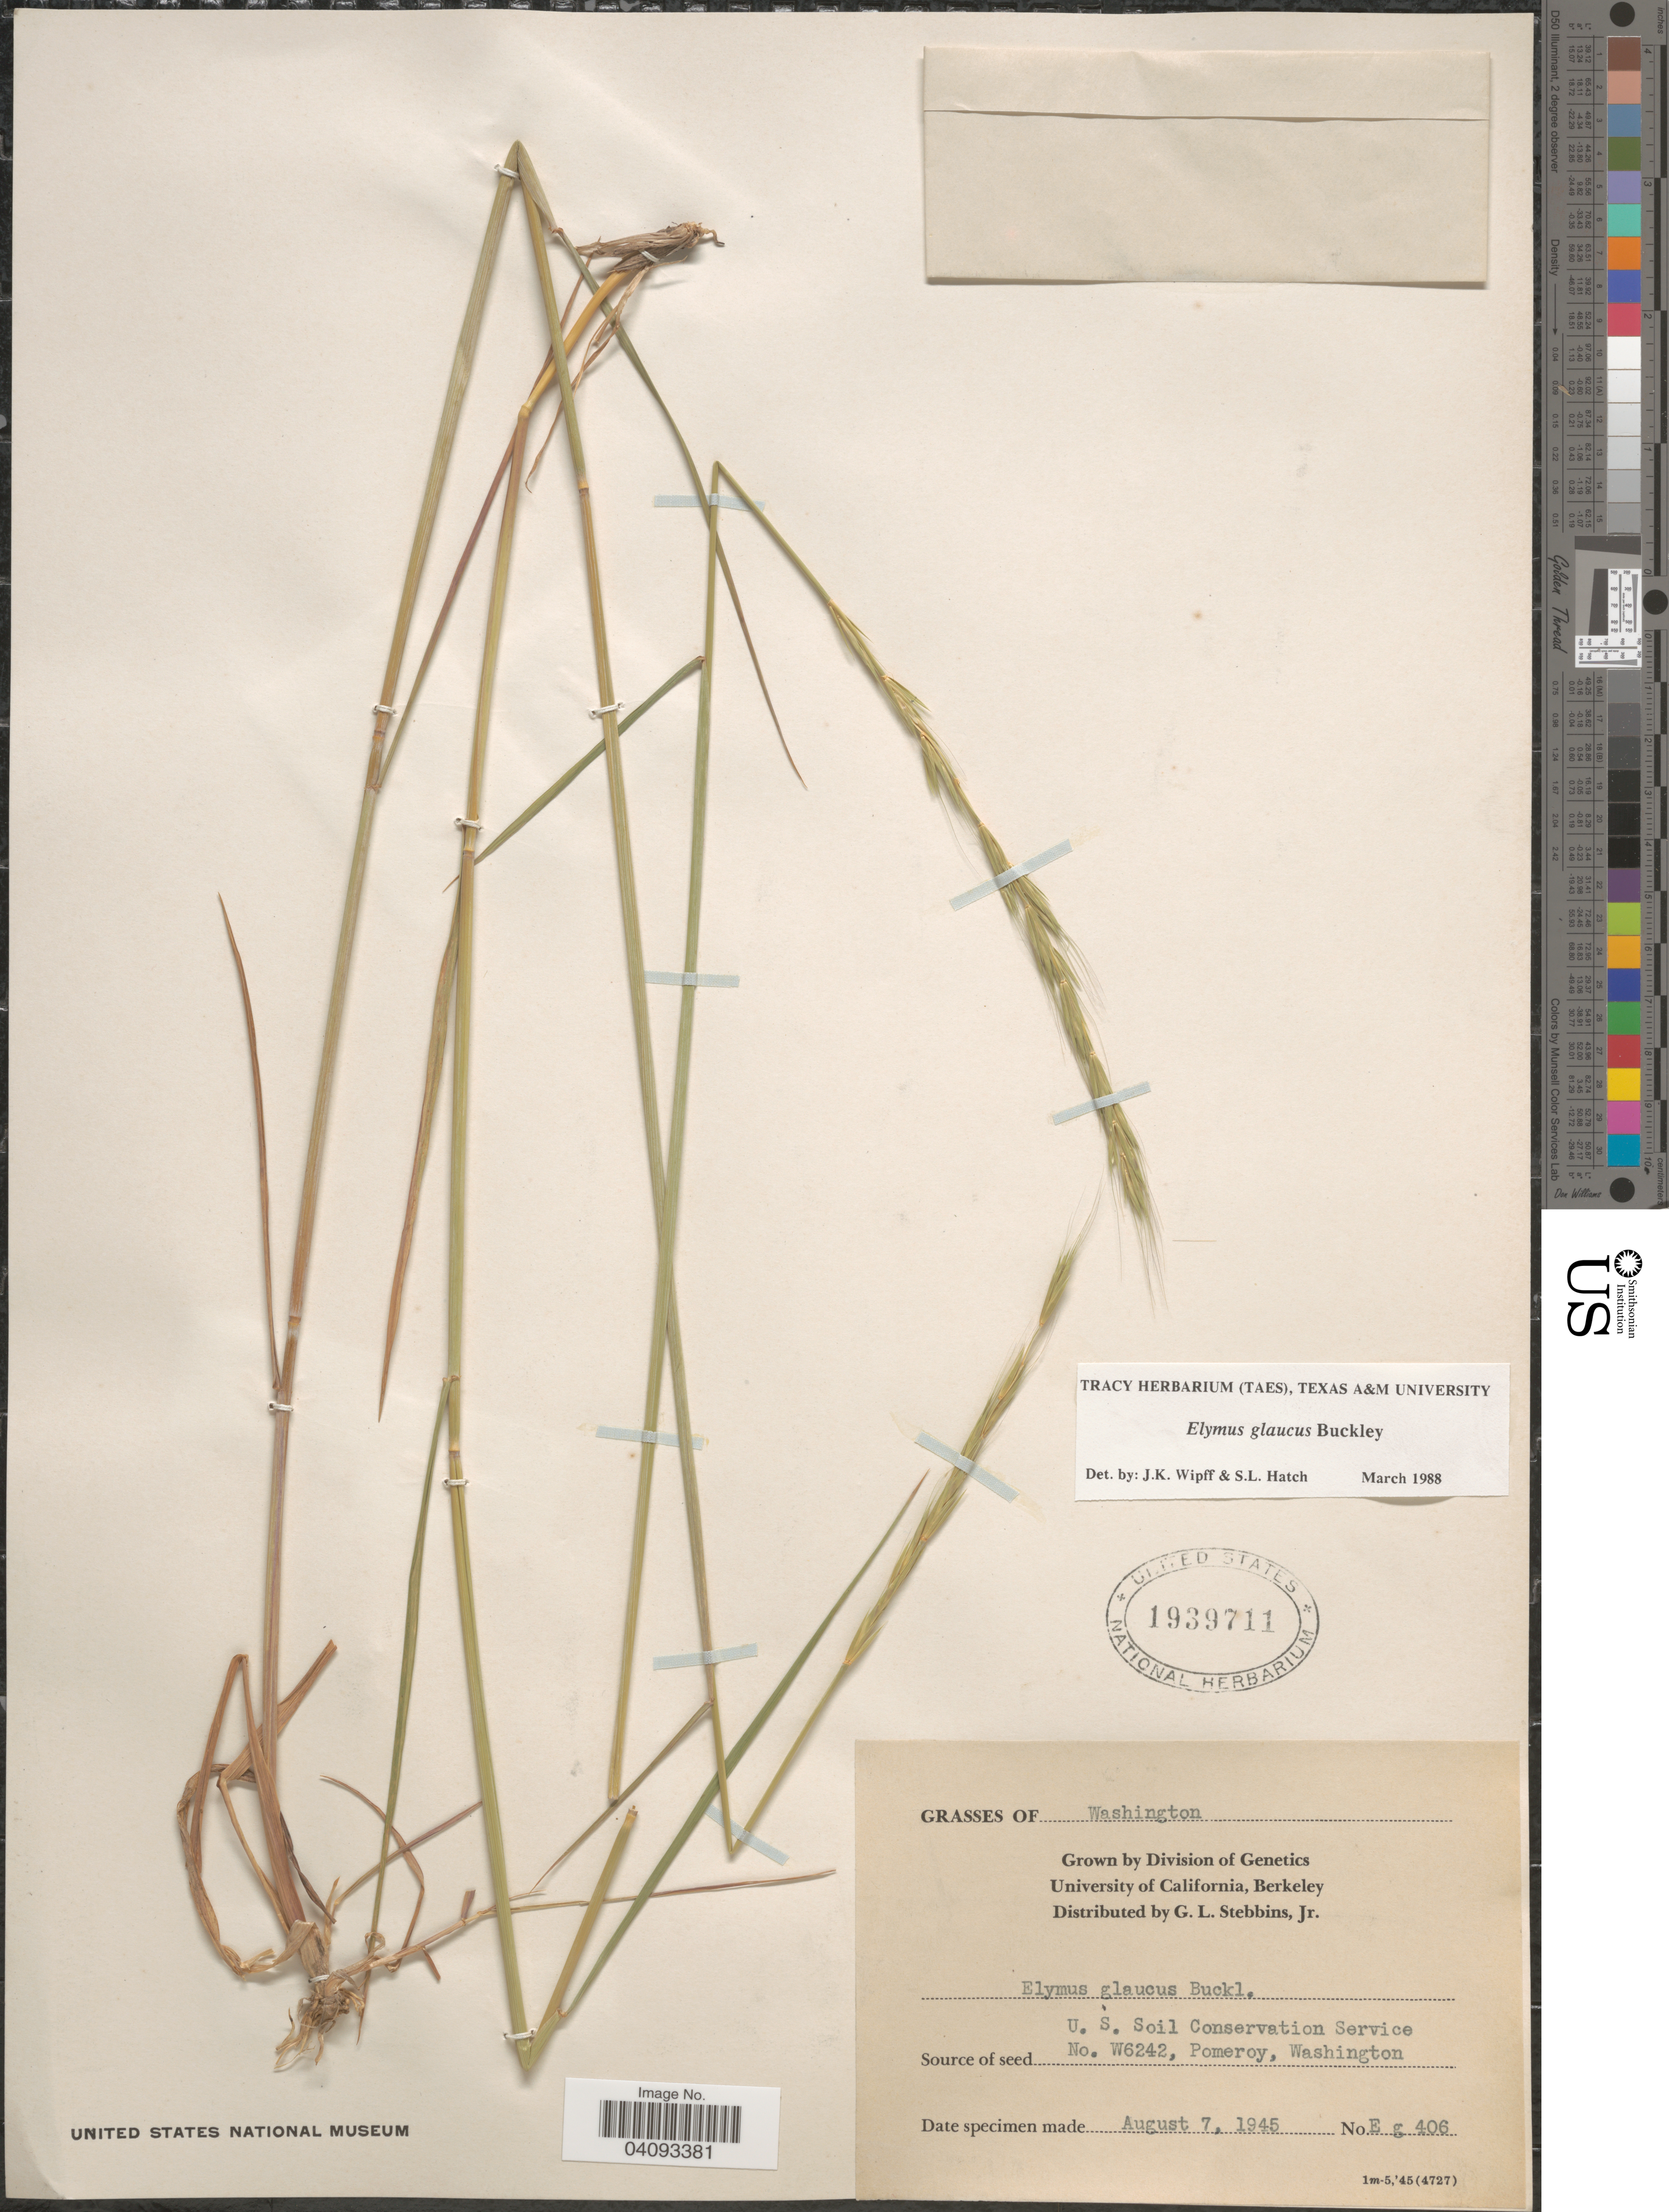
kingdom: Plantae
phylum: Tracheophyta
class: Liliopsida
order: Poales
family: Poaceae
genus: Elymus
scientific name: Elymus glaucus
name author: Buckley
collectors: G. L. Stebbins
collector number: E g 406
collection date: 1945-08-07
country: United States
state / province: California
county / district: Alameda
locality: Grown by Division of Genetics. University of California, Berkeley.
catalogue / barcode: US 1939711